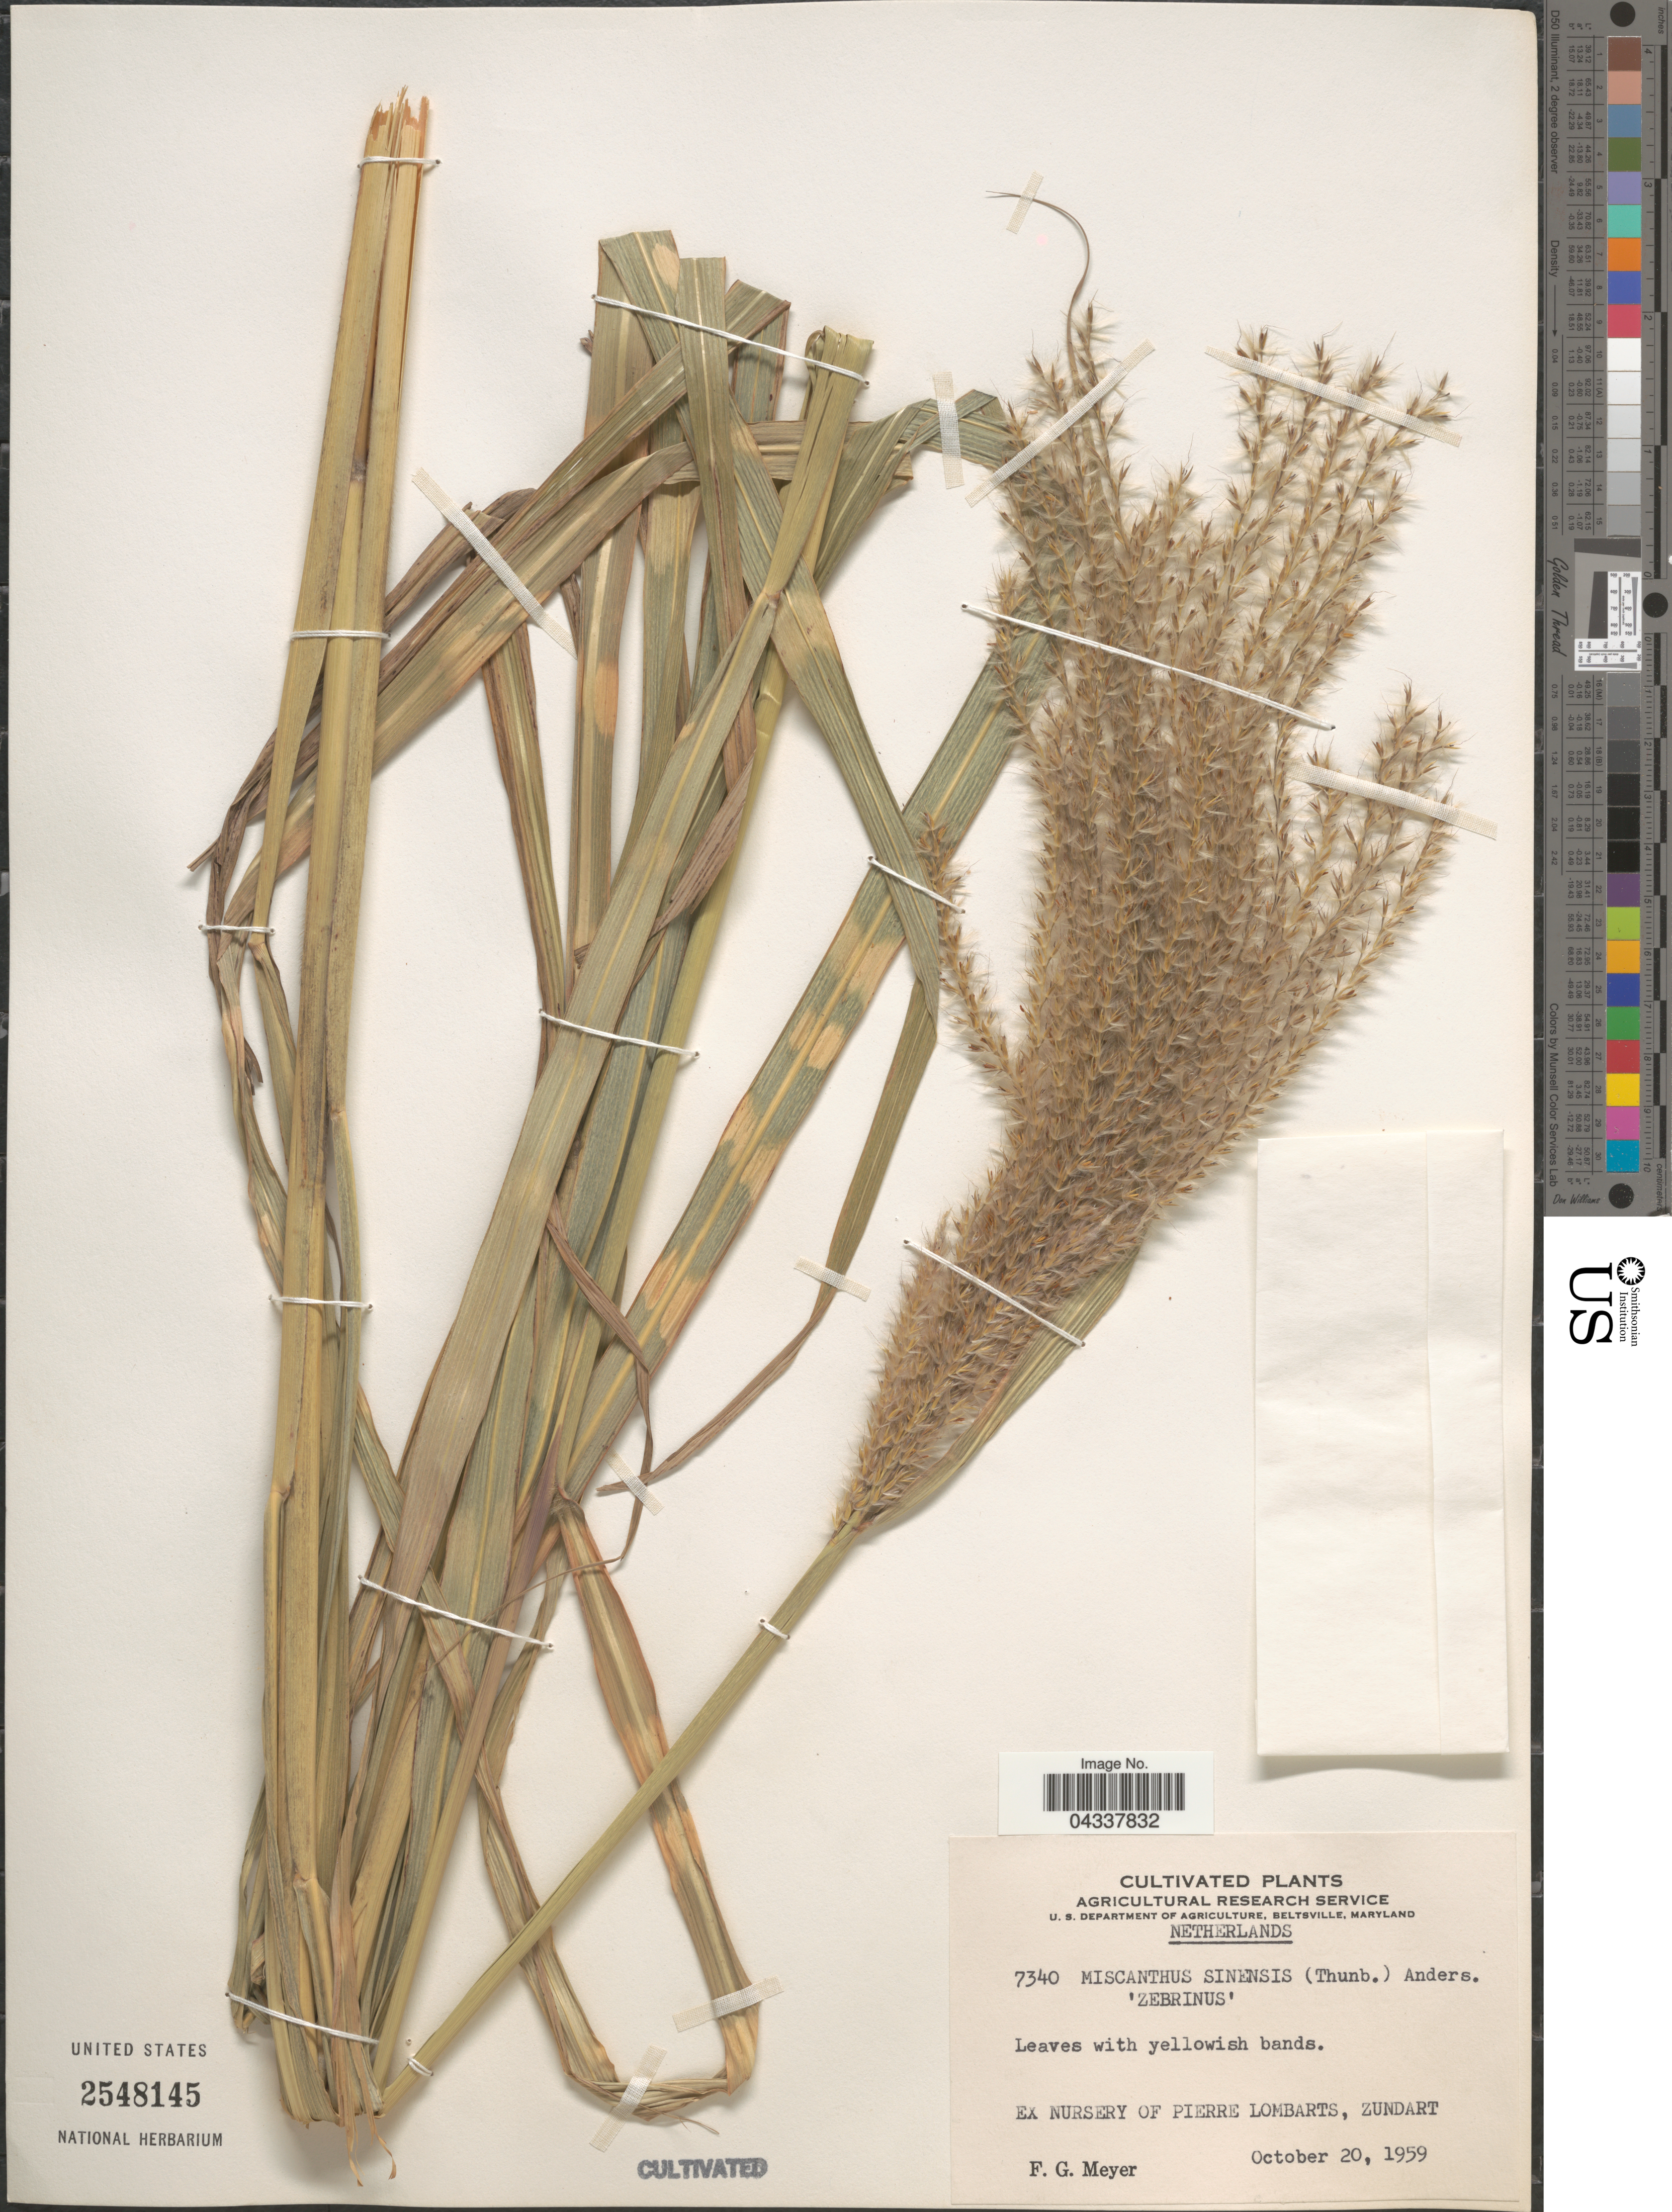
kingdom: Plantae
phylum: Tracheophyta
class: Liliopsida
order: Poales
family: Poaceae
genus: Miscanthus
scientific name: Miscanthus sinensis var. zebrinus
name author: Beal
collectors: F. G. Meyer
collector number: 7340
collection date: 1959-10-20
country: Netherlands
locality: Ex Nursery of Pierre Lombarts, Zundart.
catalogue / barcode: US 2548145